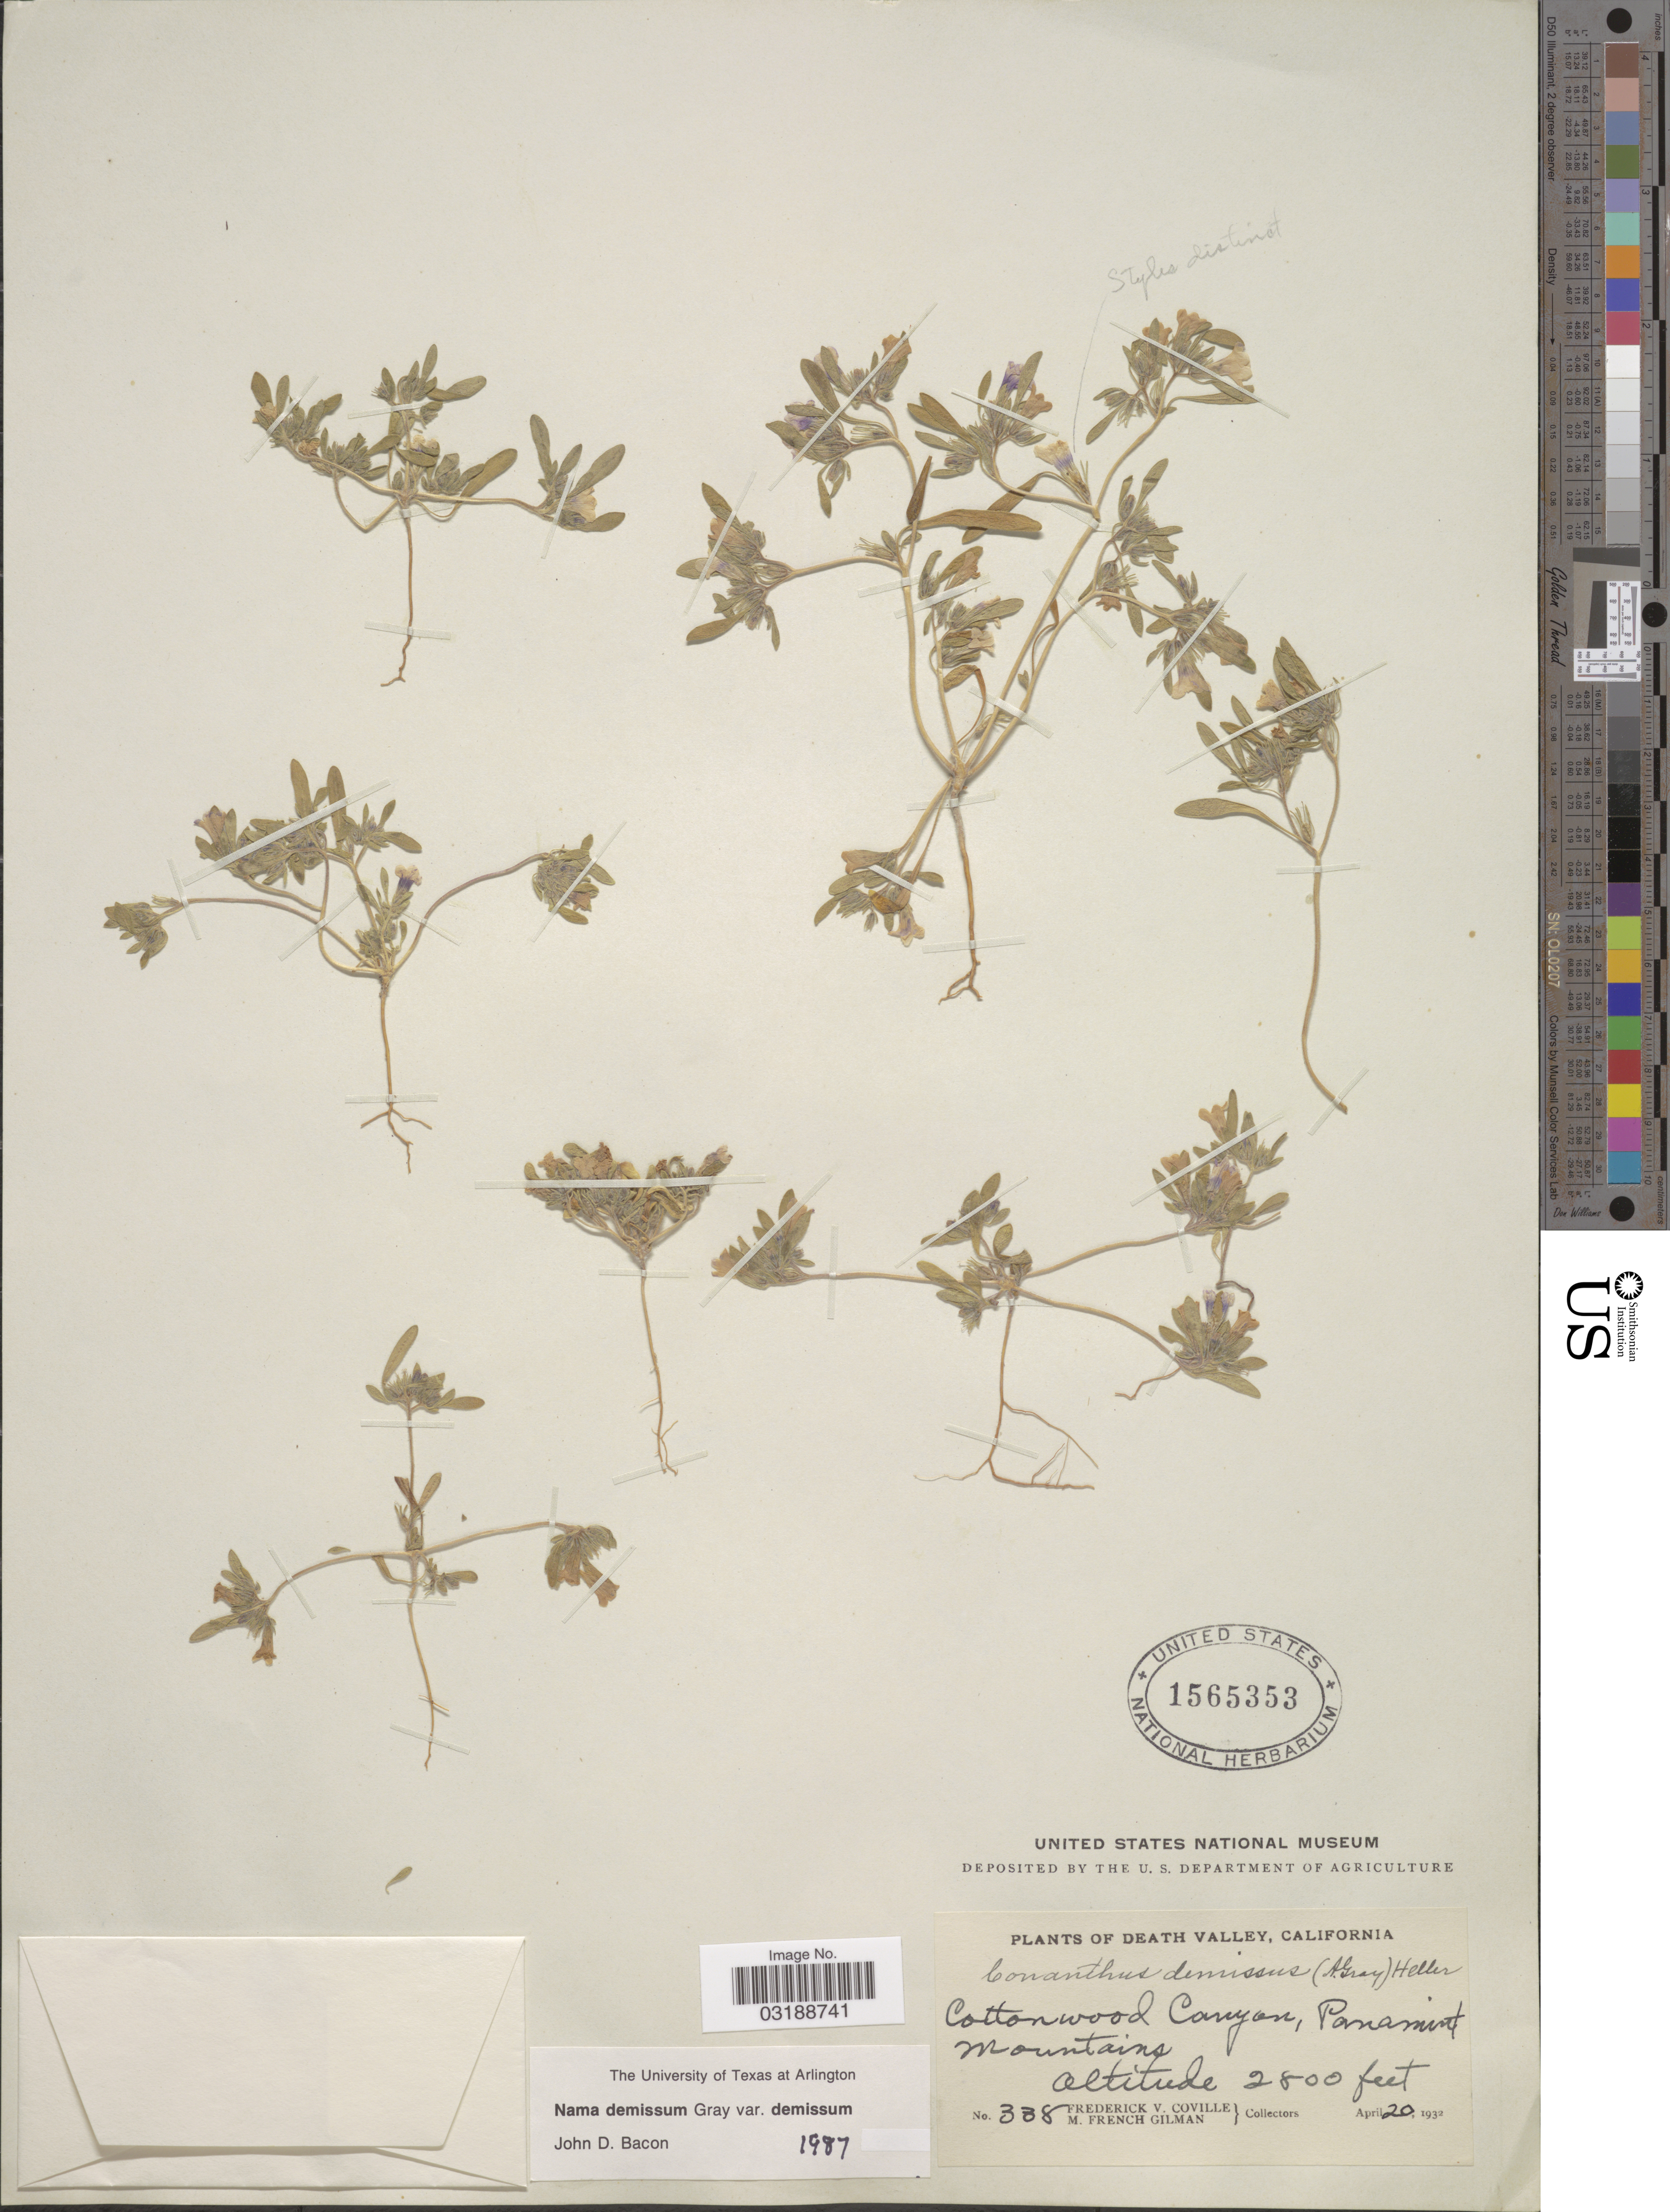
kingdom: Plantae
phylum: Tracheophyta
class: Magnoliopsida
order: Boraginales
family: Namaceae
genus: Nama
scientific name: Nama demissa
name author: A. Gray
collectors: F. V. Coville & M. F. Gilman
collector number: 338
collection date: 1932-04-20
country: United States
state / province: California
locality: Death Valley. Cottonwood Canyon, Panamint Mountains.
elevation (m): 853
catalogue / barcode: US 1565353